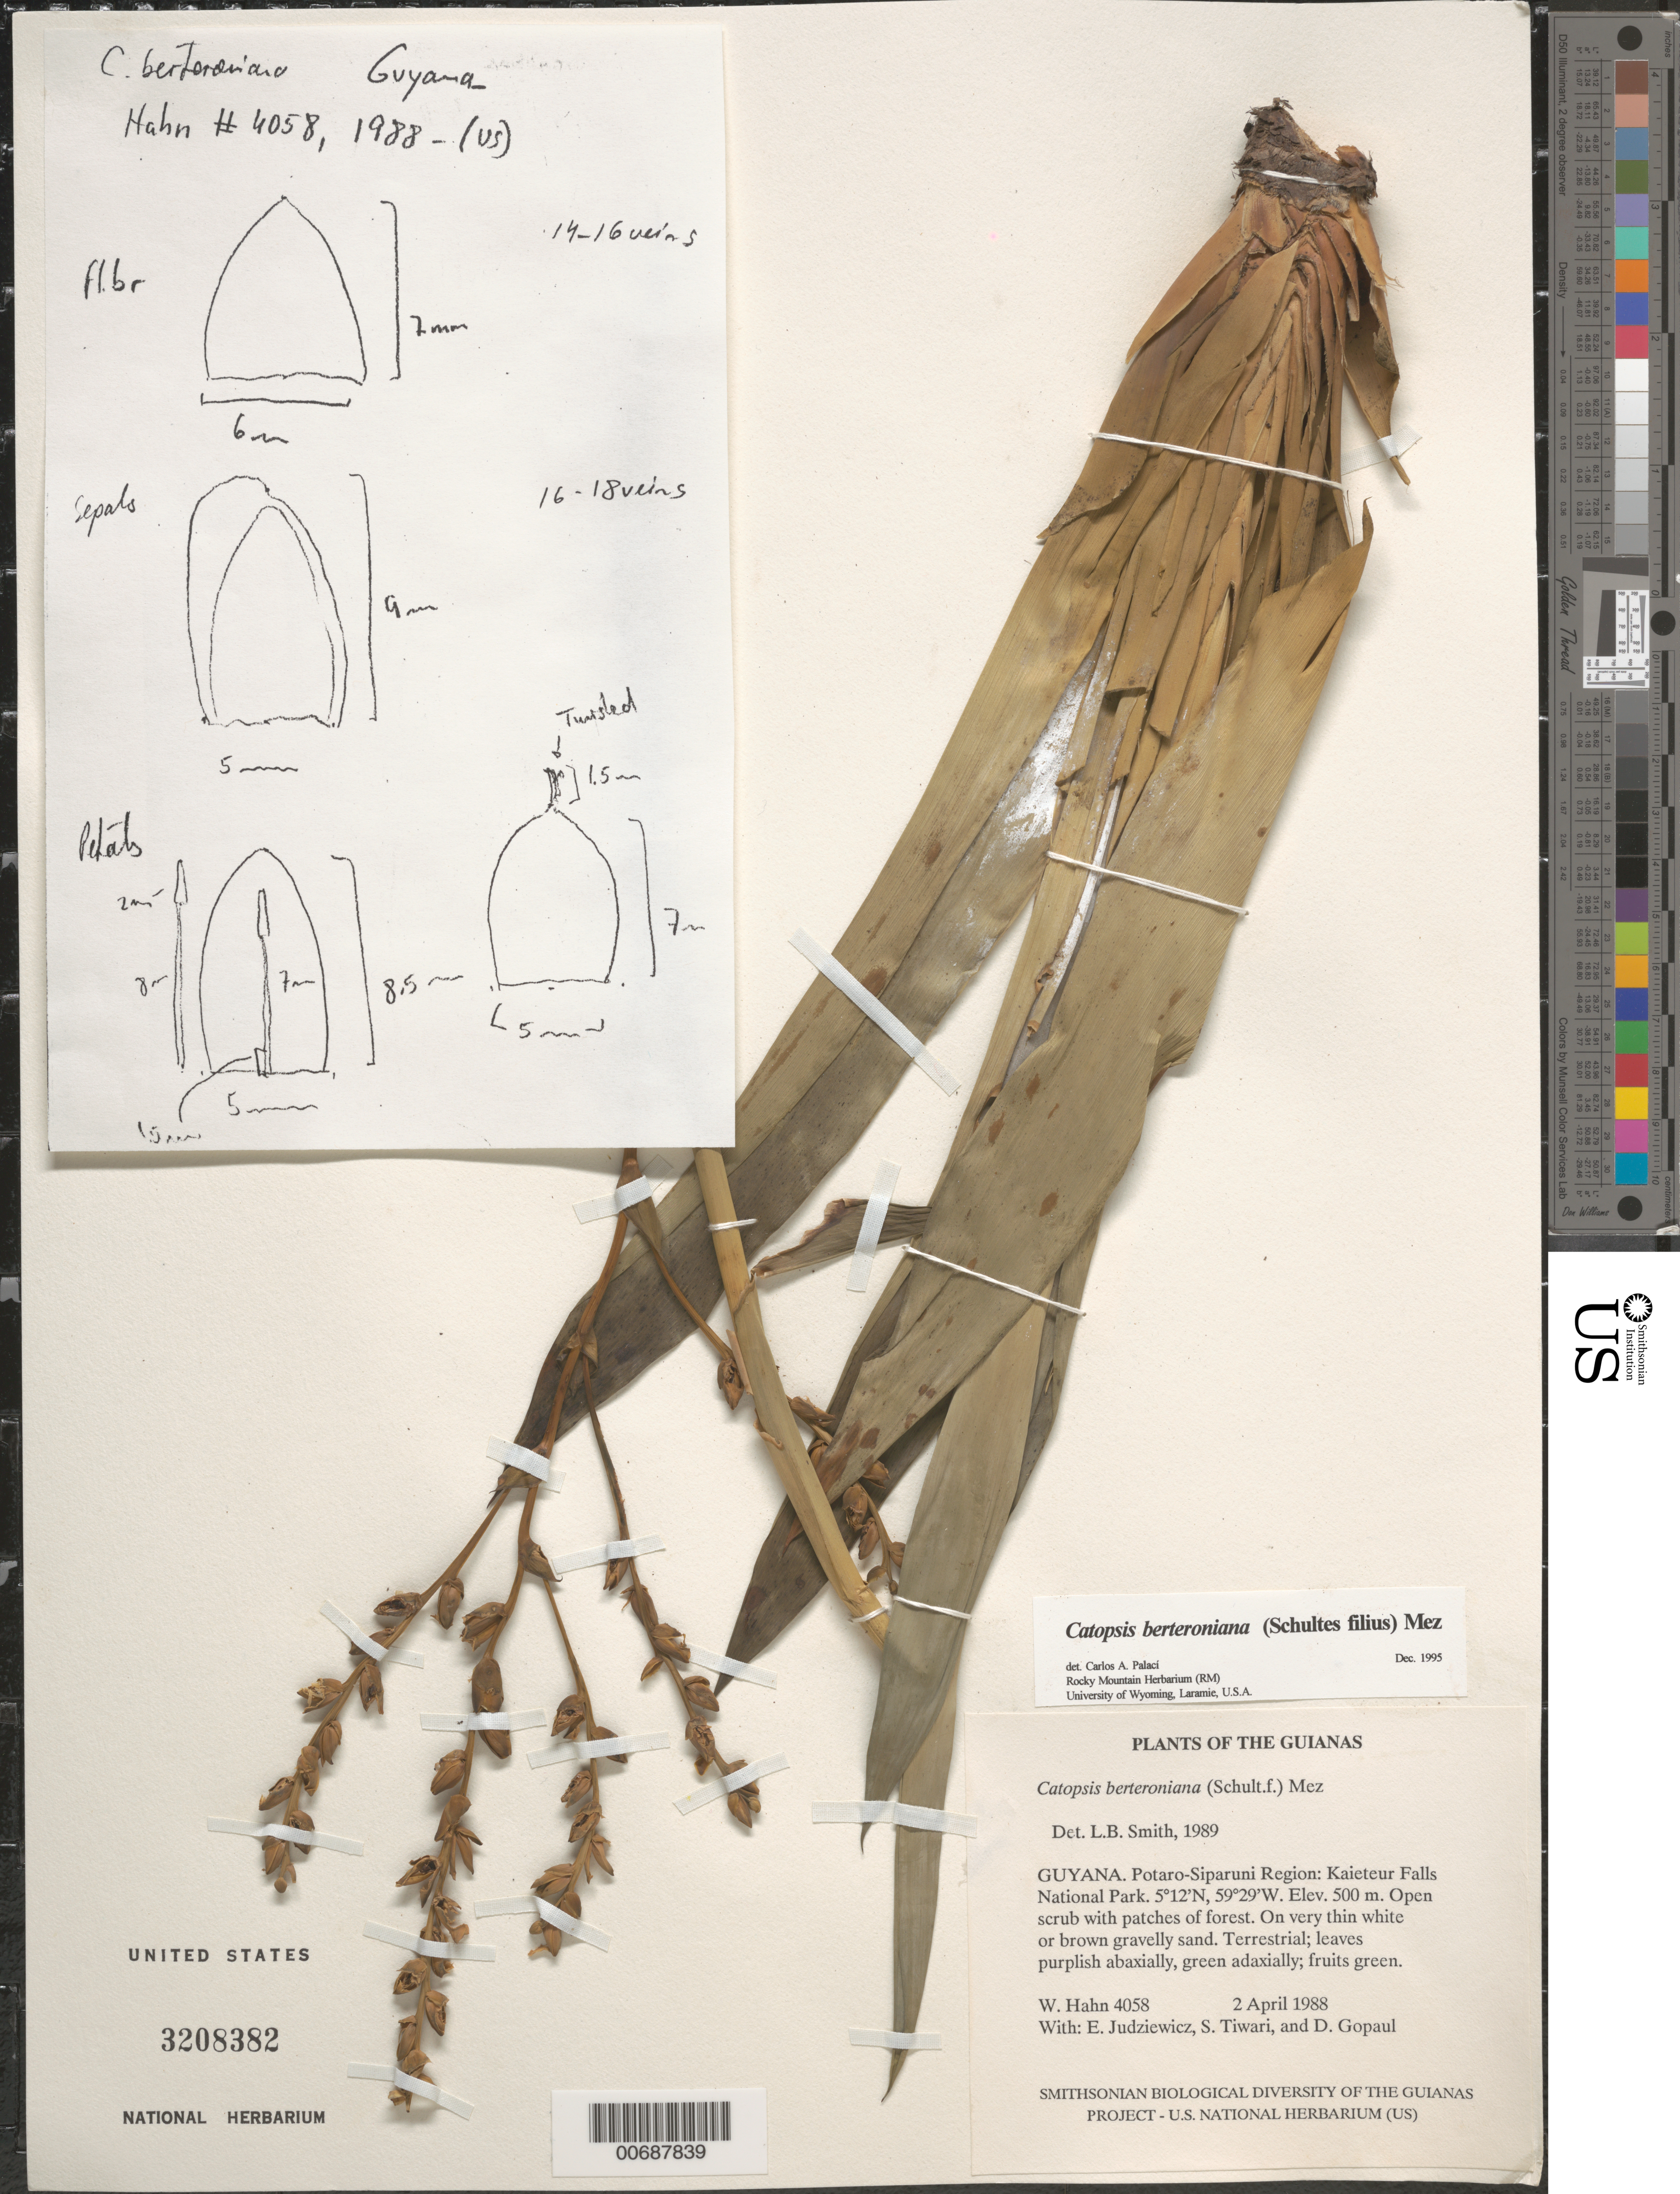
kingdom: Plantae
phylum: Tracheophyta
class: Liliopsida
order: Poales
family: Bromeliaceae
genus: Catopsis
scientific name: Catopsis berteroniana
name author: (Schult. & Schult. f.) Mez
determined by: Palací, C. A., (RM), University of Wyoming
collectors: W. Hahn, E. J. Judziewicz, S. Tiwari & D. Gopaul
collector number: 4058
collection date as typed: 2 April 1988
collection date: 1988-04-02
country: Guyana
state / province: Potaro-Siparuni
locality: Kaieteur Falls National Park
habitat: Open scrub with patches of forest. On very thin white or brown gravelly sand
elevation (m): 500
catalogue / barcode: US 3208382